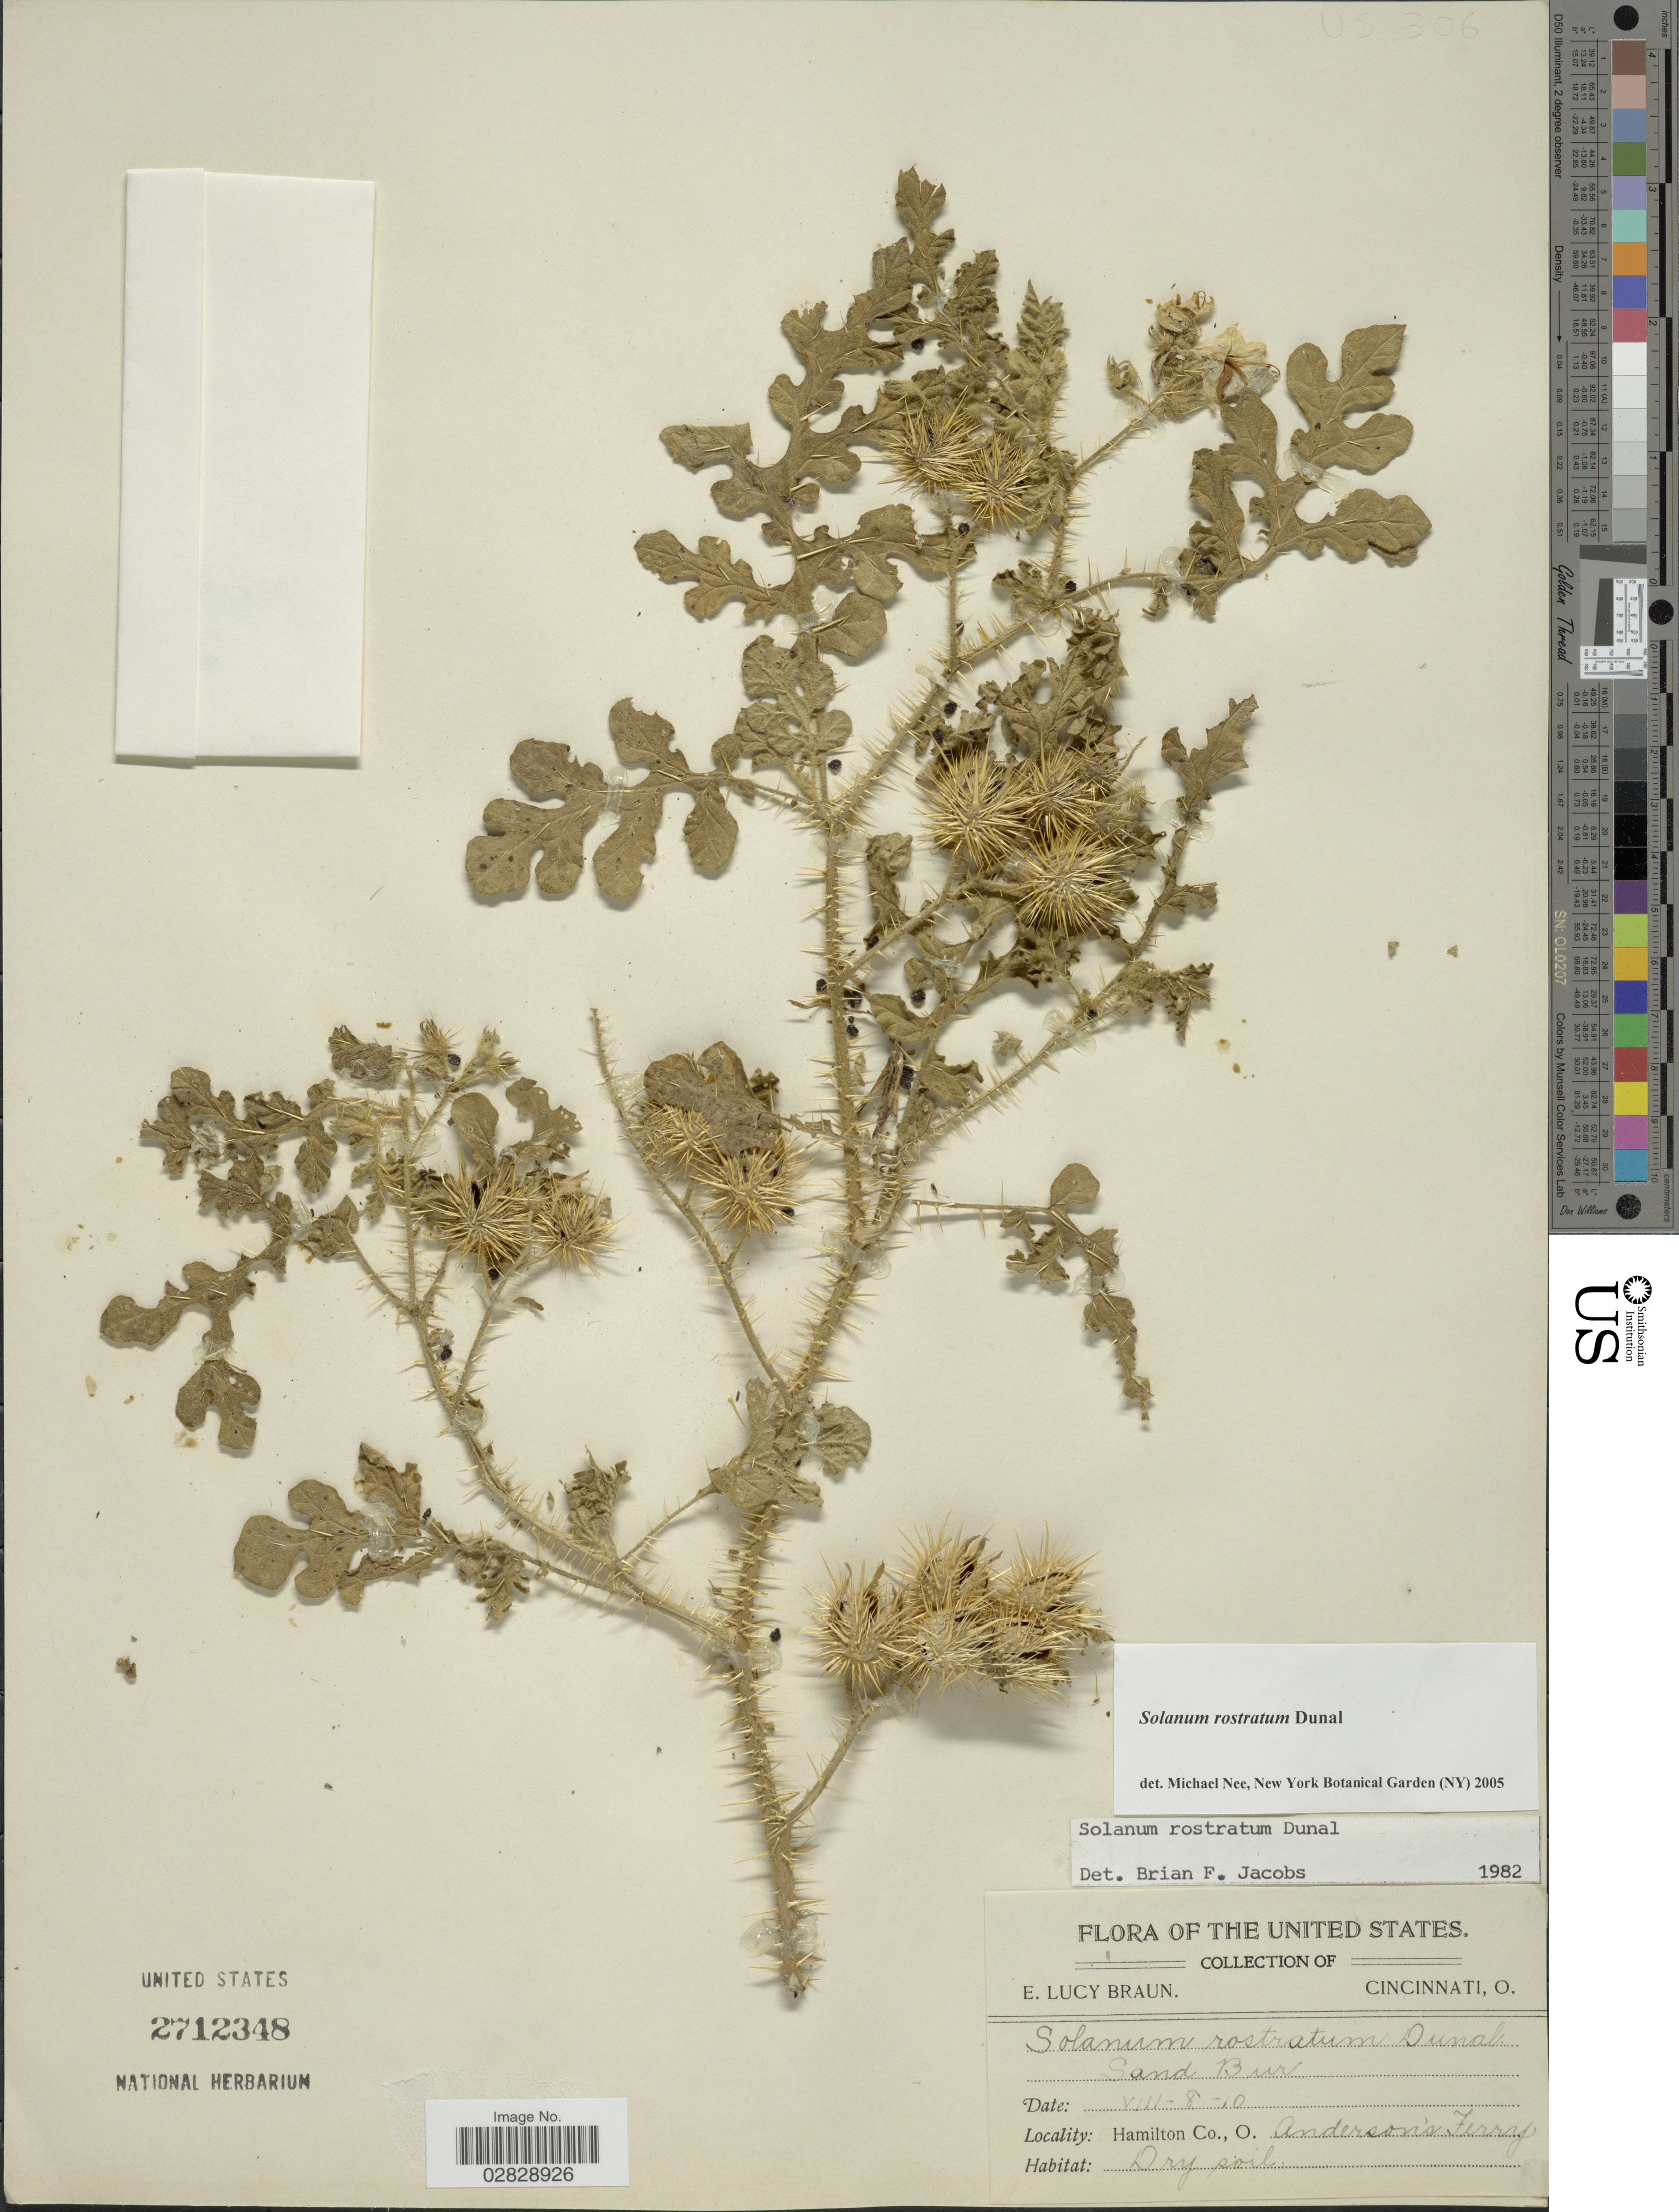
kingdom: Plantae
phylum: Tracheophyta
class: Magnoliopsida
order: Solanales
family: Solanaceae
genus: Solanum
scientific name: Solanum rostratum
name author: Dunal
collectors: E. L. Braun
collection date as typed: Transcribed d/m/y: 8/8/10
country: United States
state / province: Ohio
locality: Hamilton Co. Anderson's Ferry.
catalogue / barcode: US 2712348